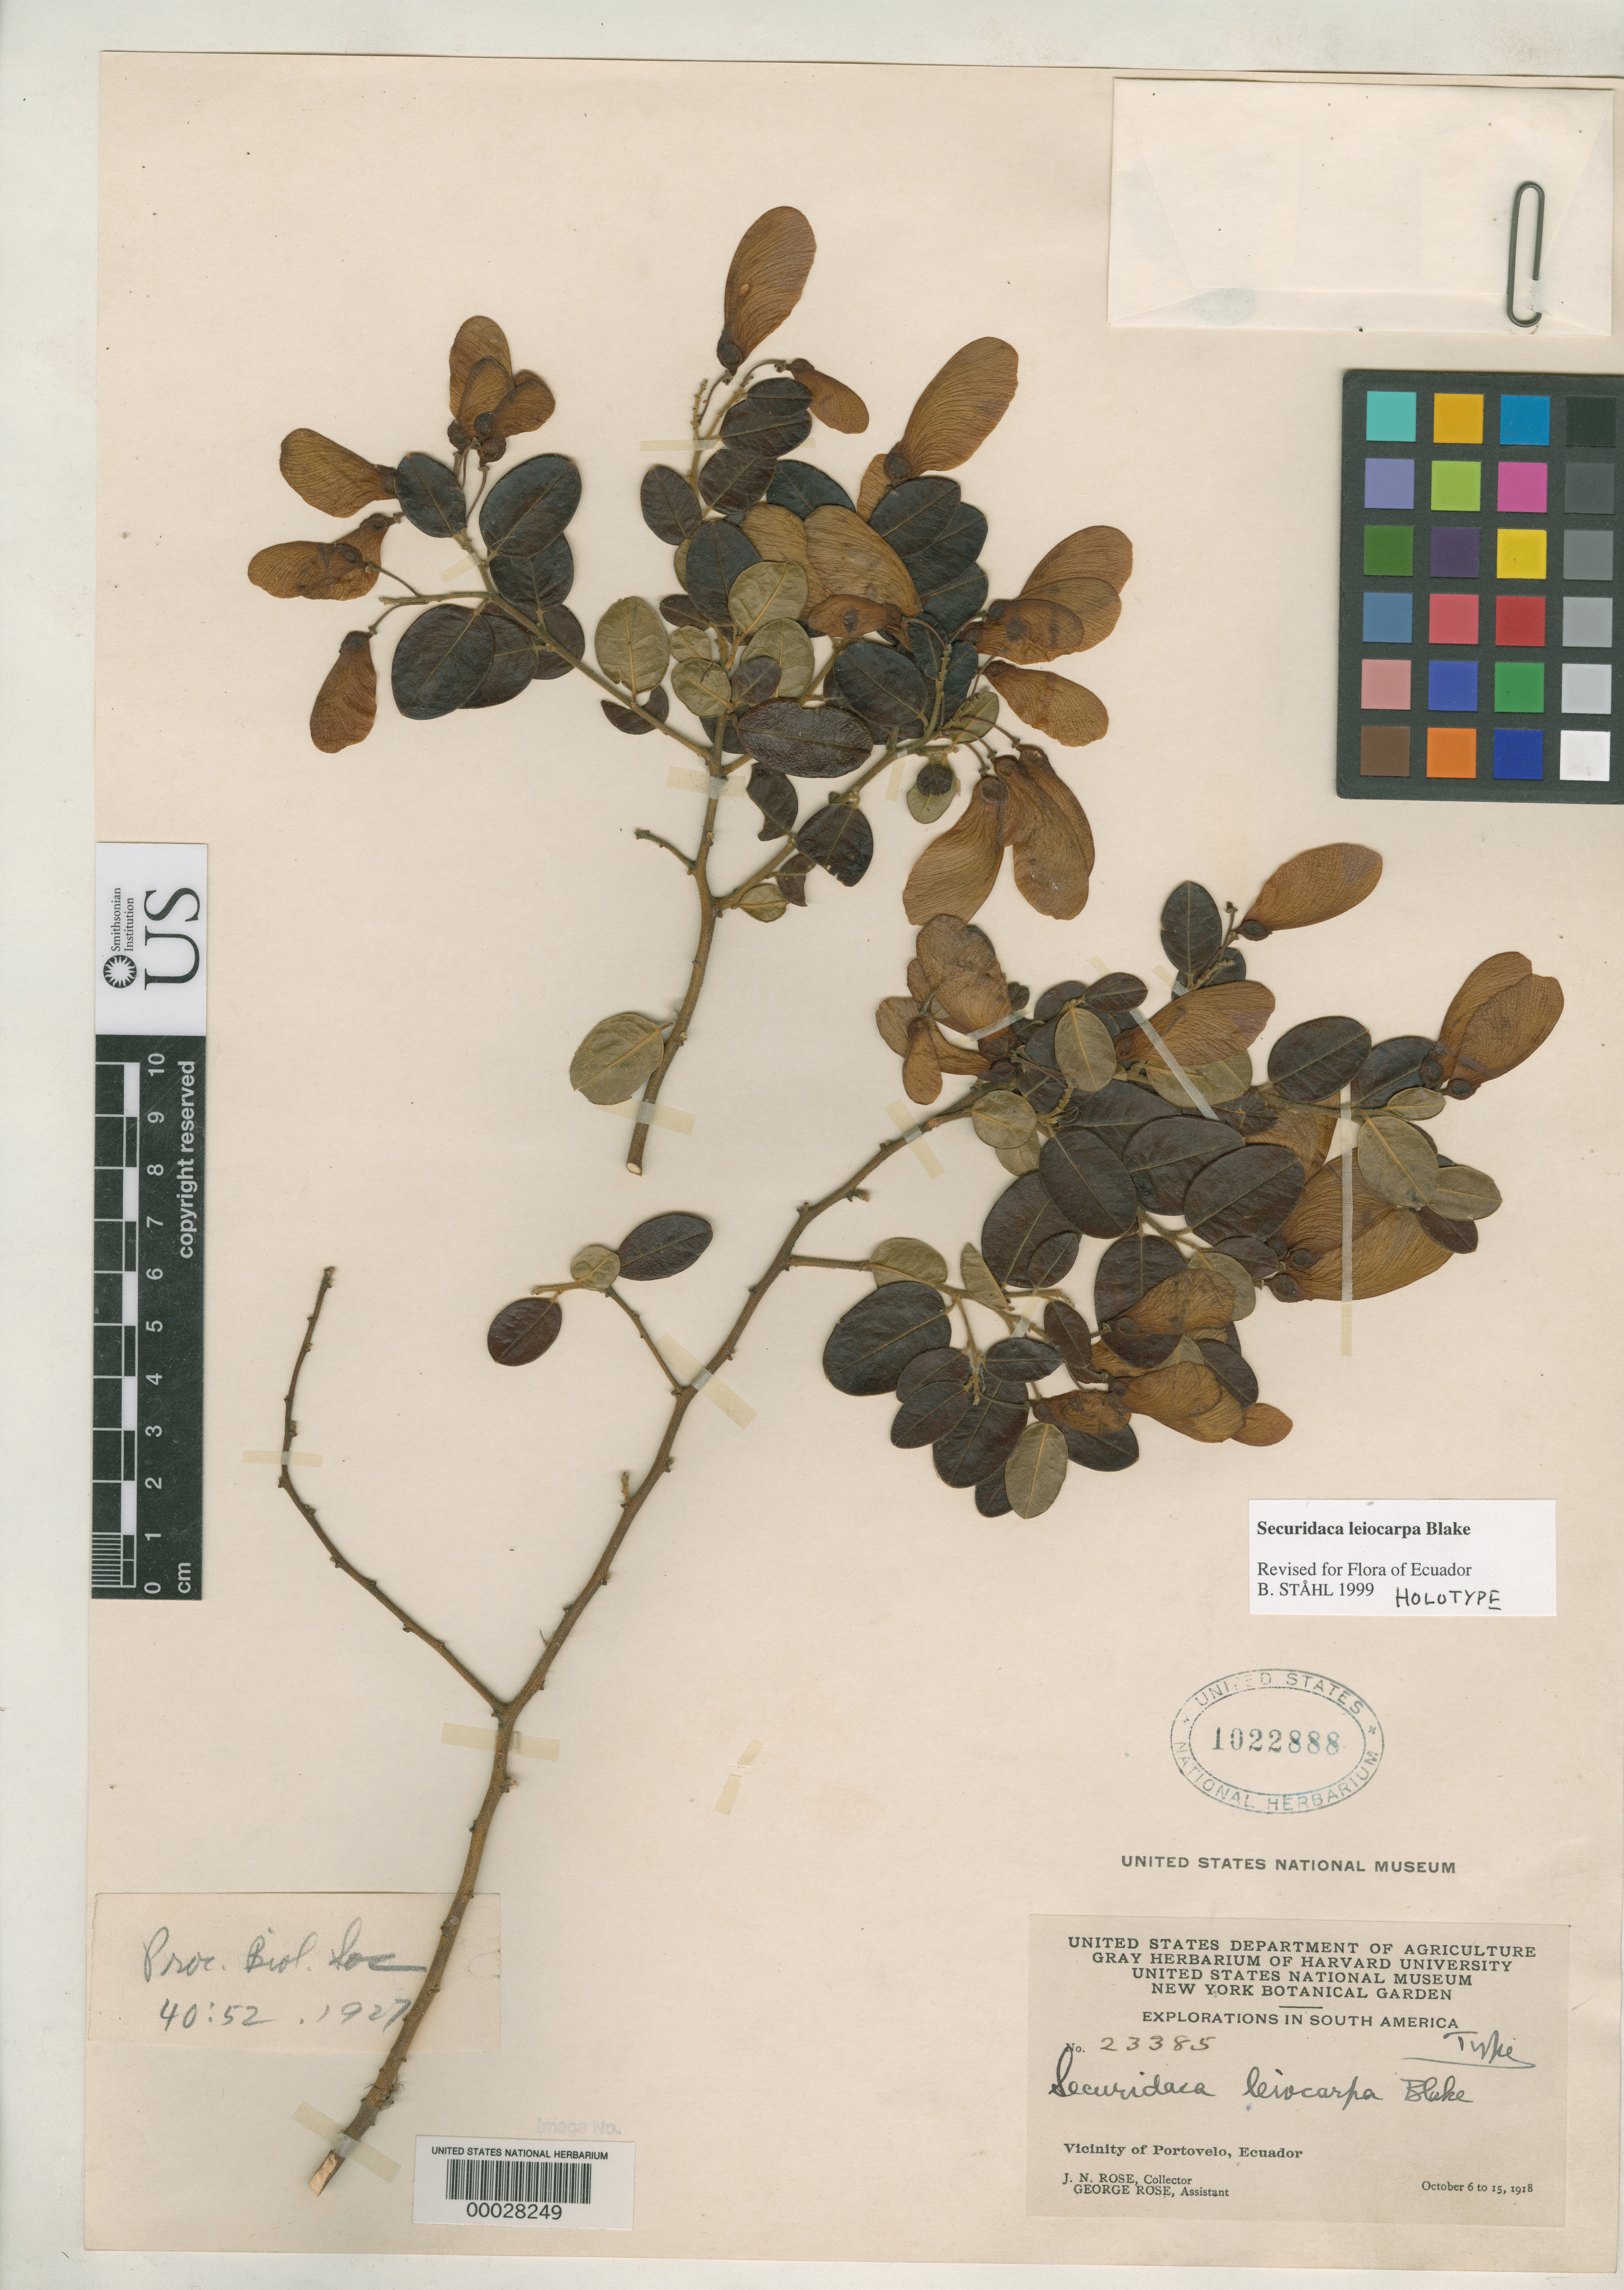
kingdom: Plantae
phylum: Tracheophyta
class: Magnoliopsida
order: Fabales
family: Polygalaceae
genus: Securidaca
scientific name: Securidaca leiocarpa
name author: S.F. Blake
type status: Holotype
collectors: J. N. Rose & G. Rose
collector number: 23385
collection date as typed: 06 Oct 1918 to 15 Oct 1918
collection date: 1918-10-06/1918-10-15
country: Ecuador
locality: Vicinity of Portovelo.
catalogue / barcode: US 1022888